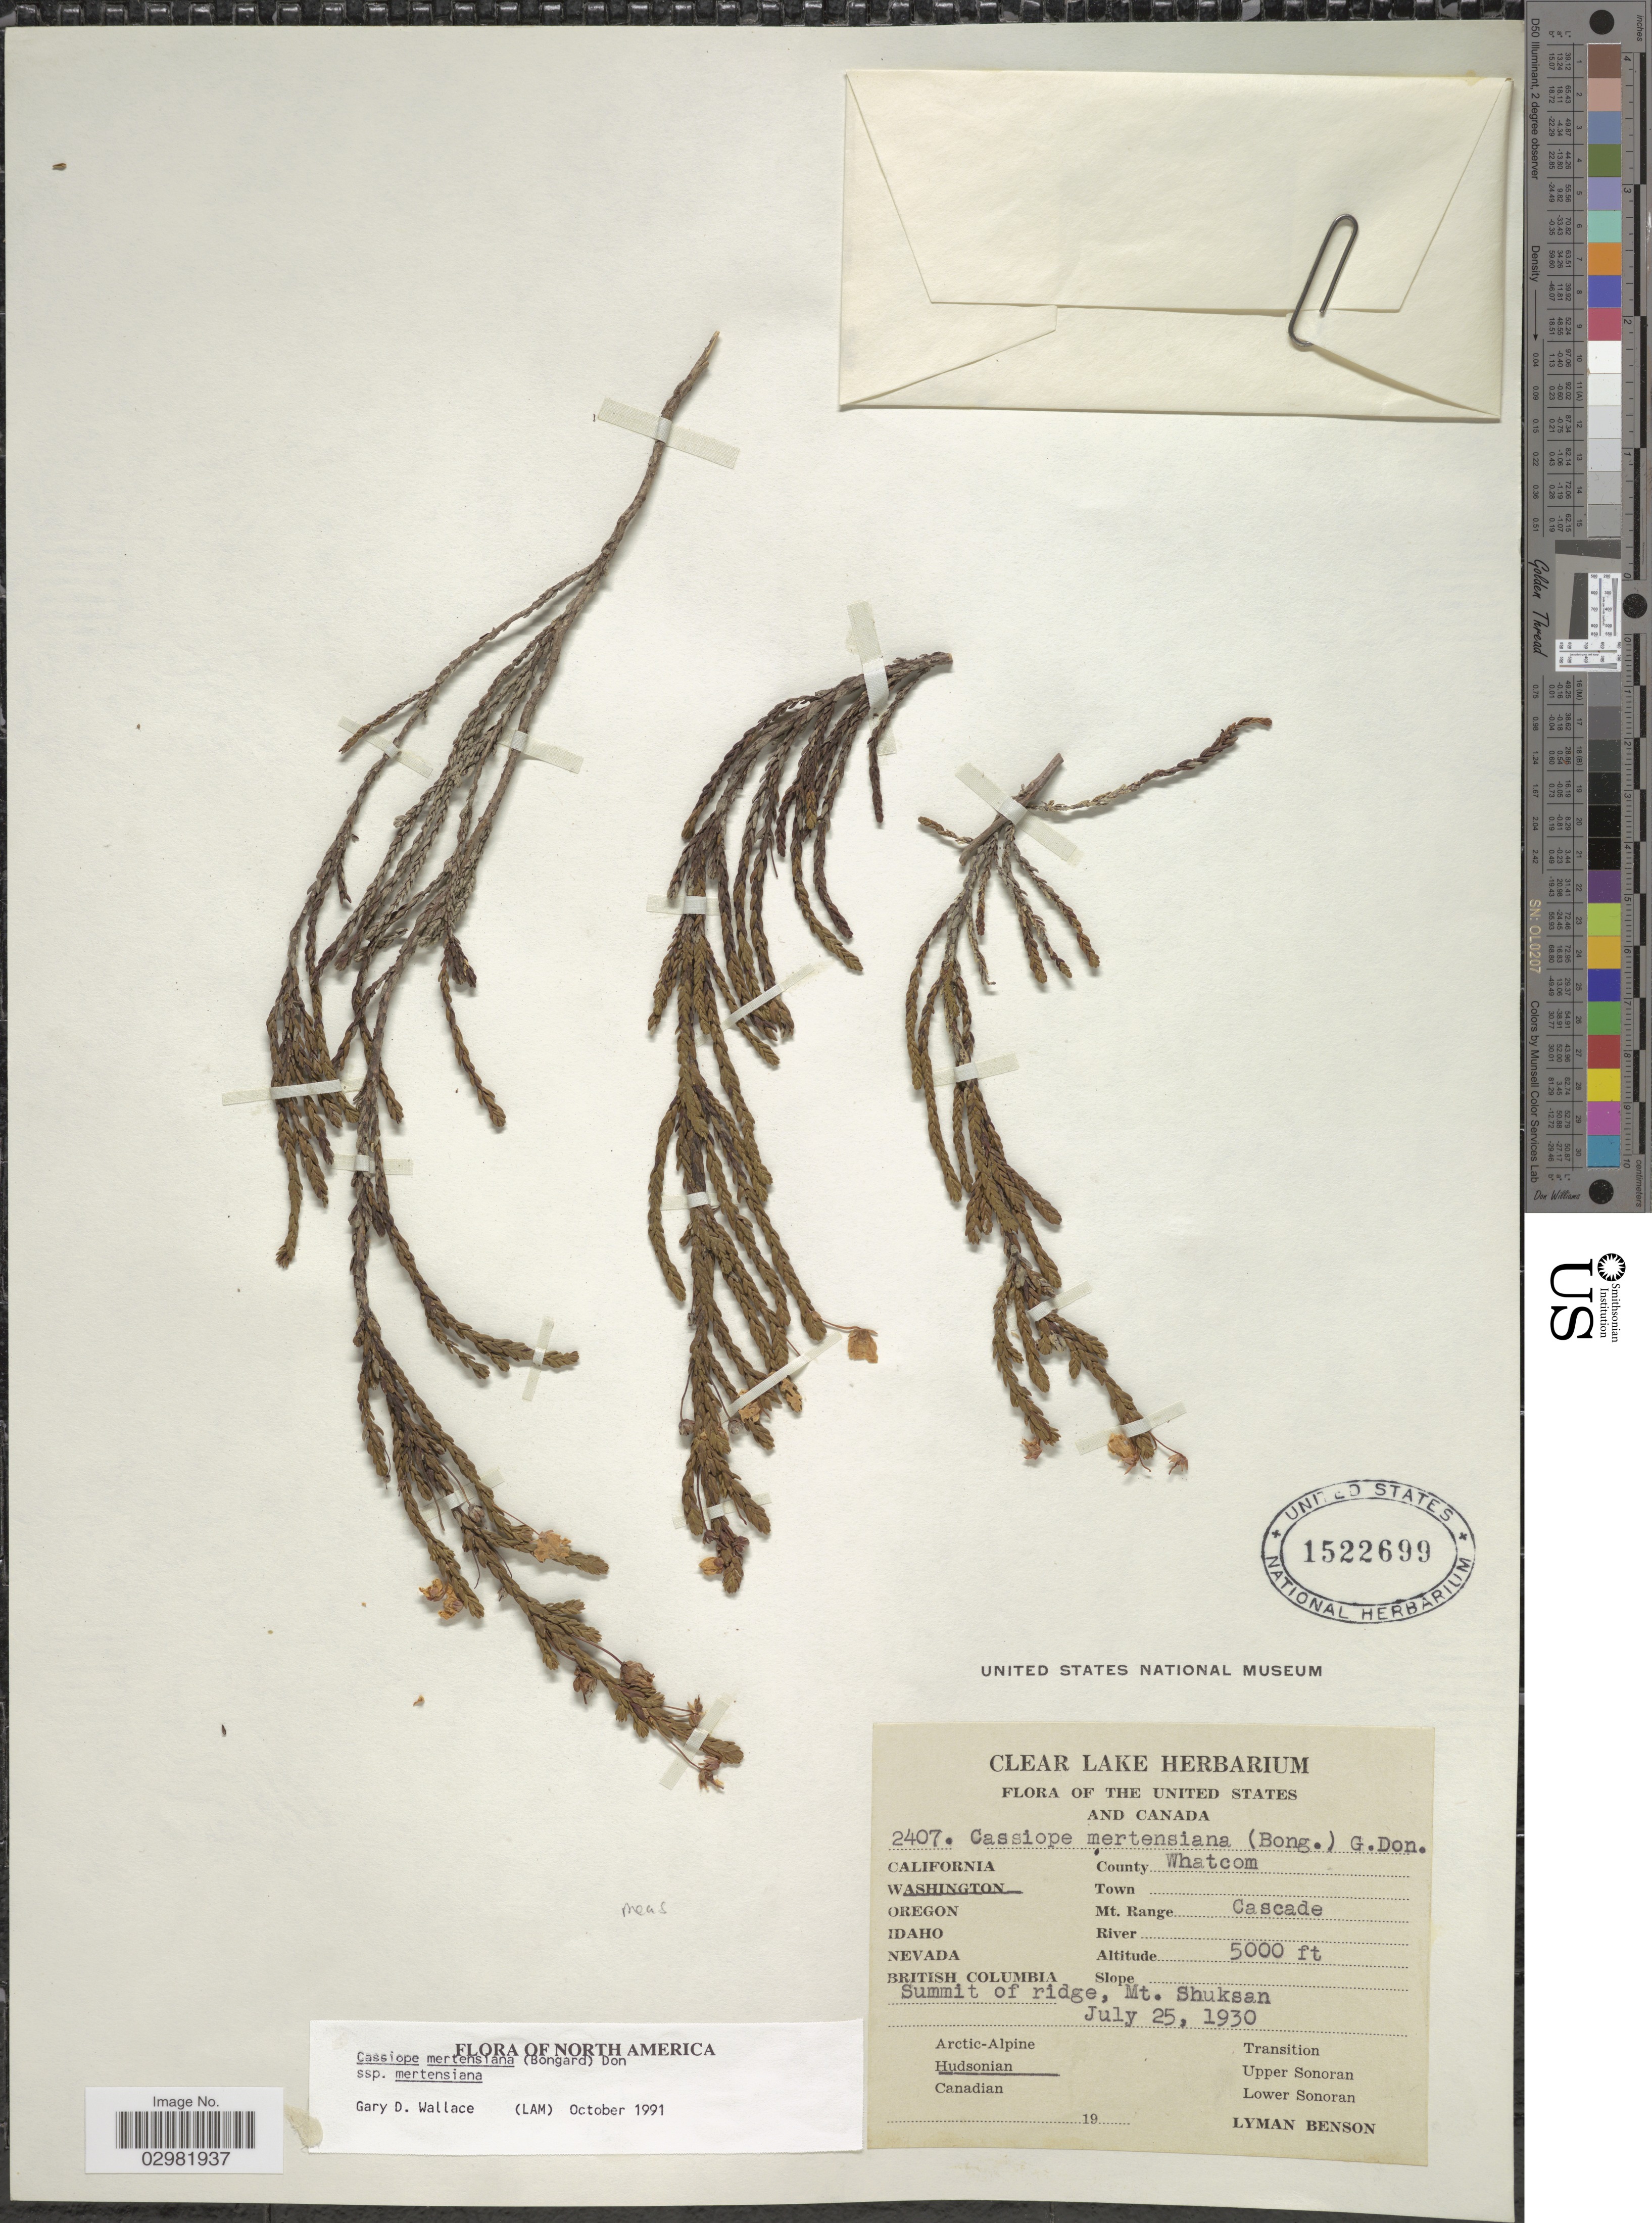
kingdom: Plantae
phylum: Tracheophyta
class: Magnoliopsida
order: Ericales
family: Ericaceae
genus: Cassiope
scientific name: Cassiope mertensiana subsp. mertensiana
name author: (Bong.) G. Don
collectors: L. D. Benson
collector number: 2407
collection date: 1930-07-25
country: United States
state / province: Washington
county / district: Whatcom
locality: County Whatcom, Mt. Range Cascade, Summit of ridge, Mt. Shuksan, Hudsonian.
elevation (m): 1524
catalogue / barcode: US 1522699